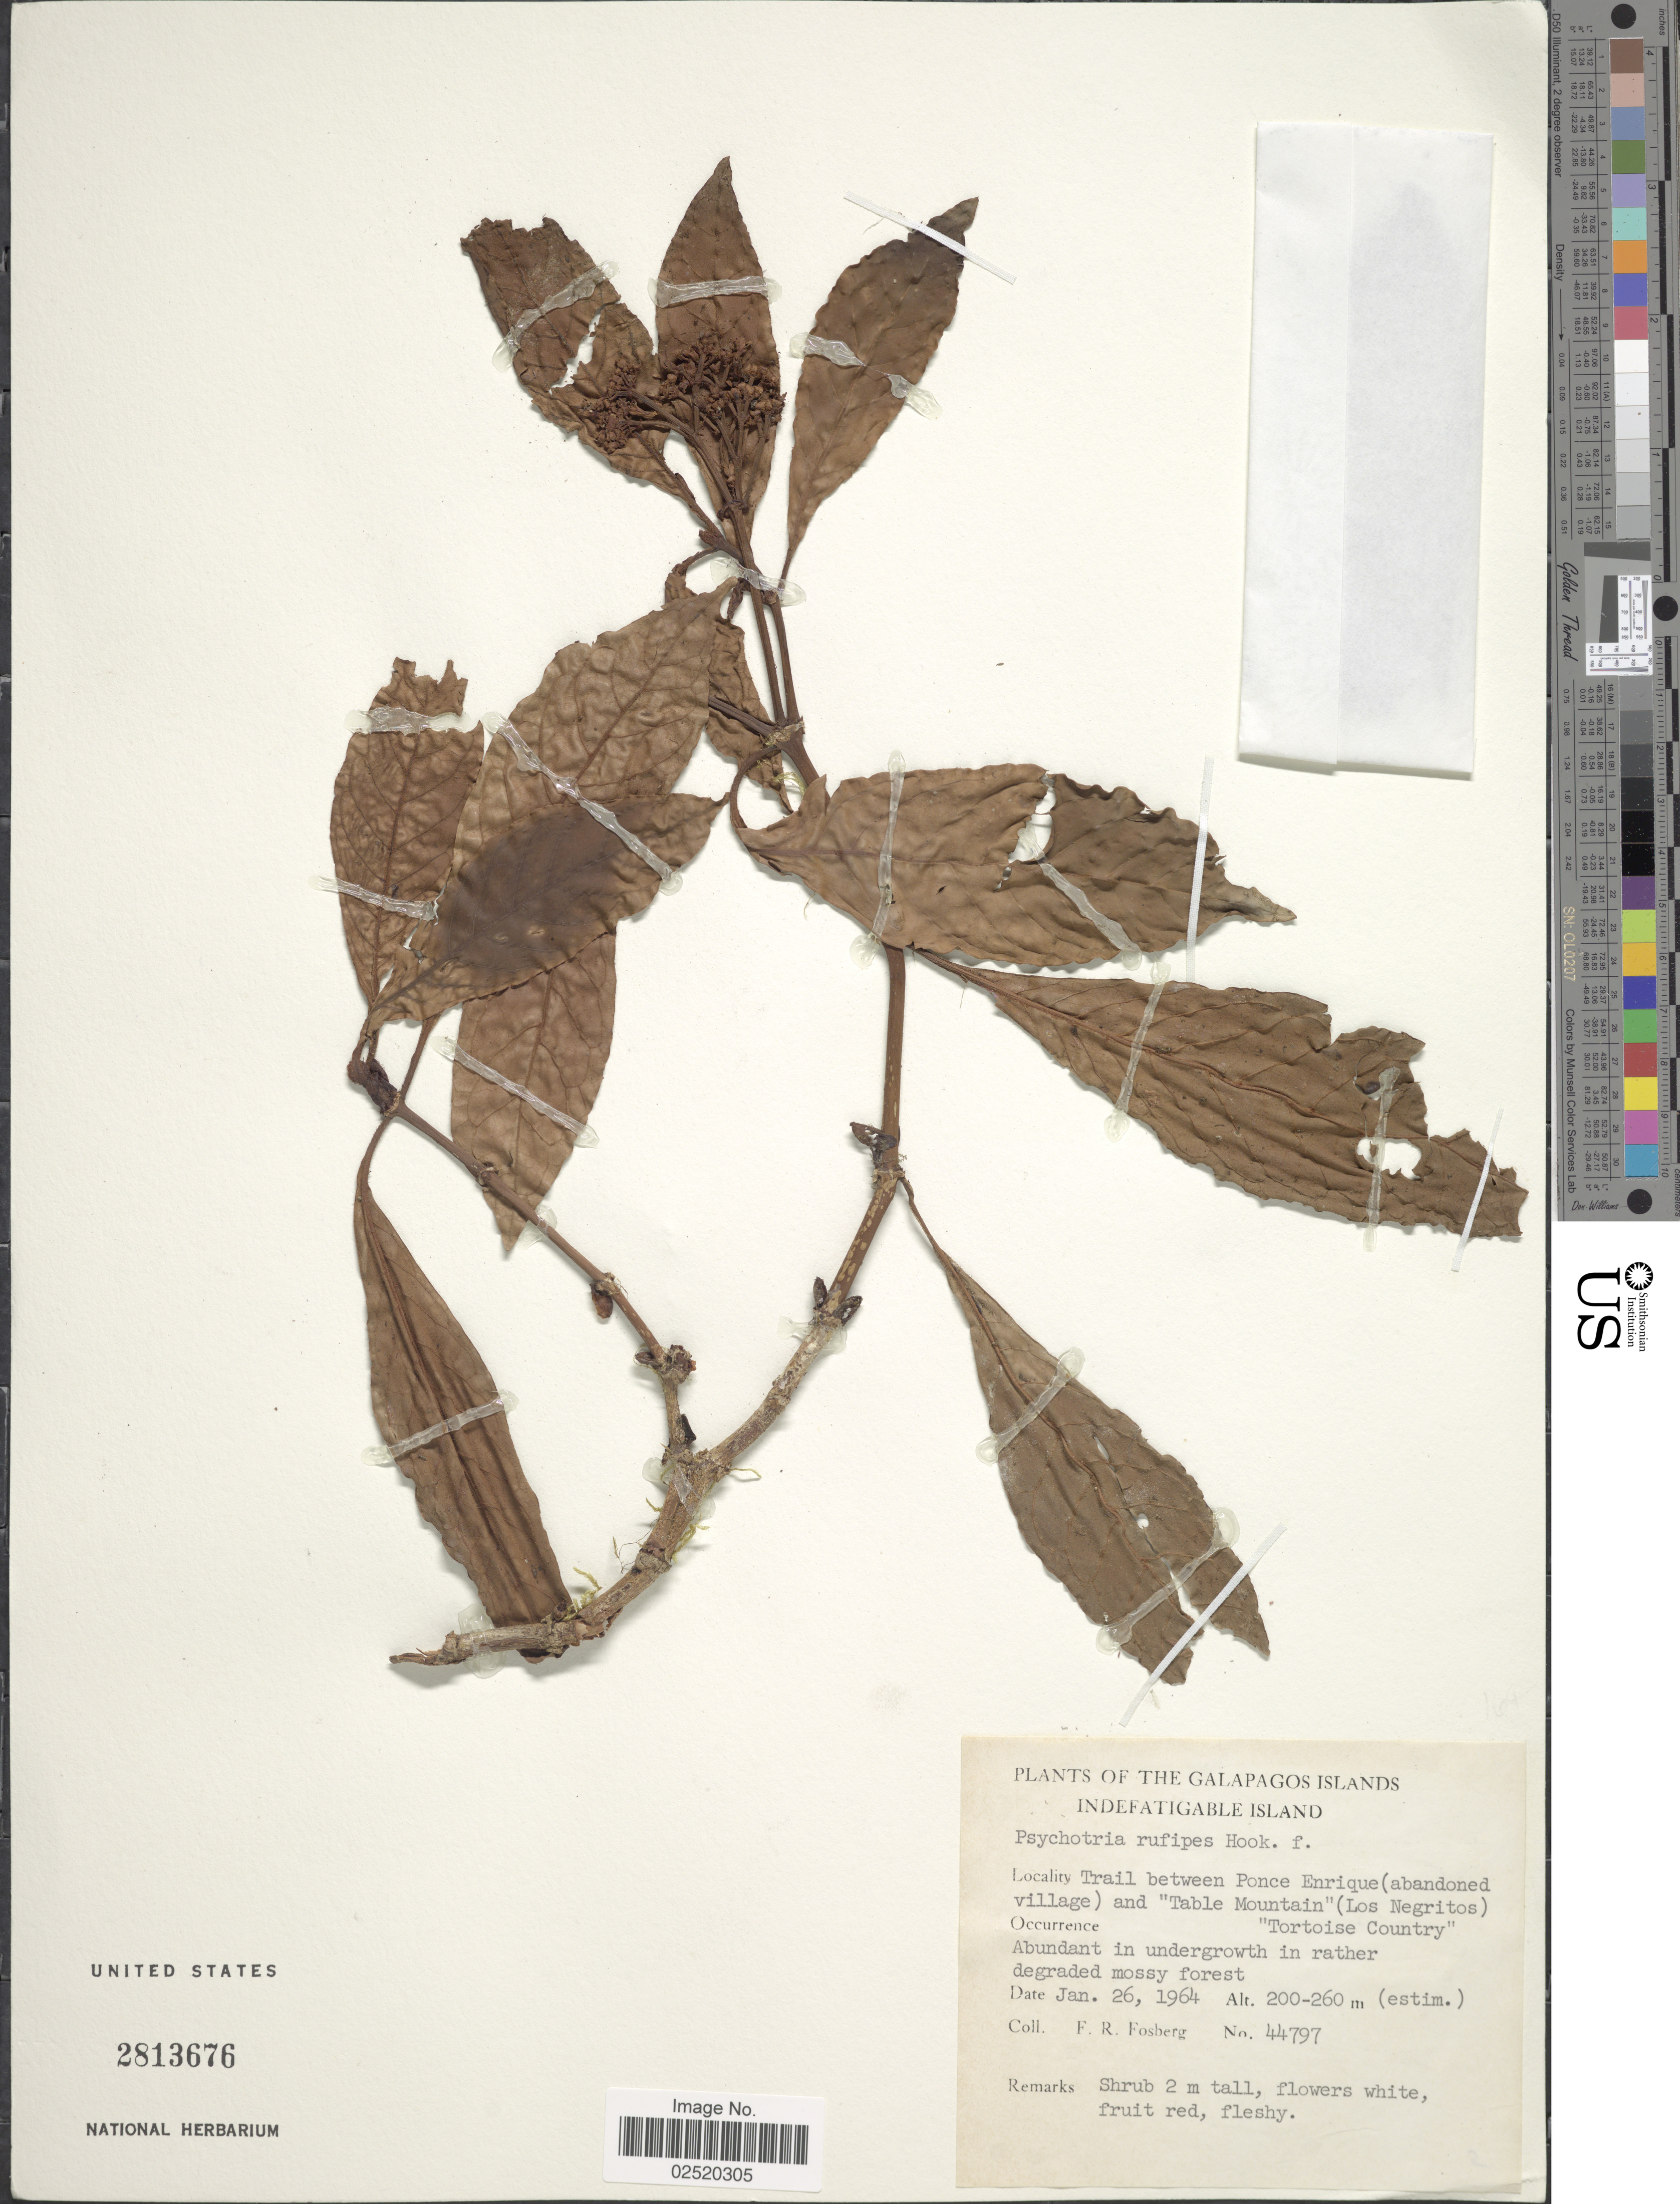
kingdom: Plantae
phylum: Tracheophyta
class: Magnoliopsida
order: Gentianales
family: Rubiaceae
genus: Psychotria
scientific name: Psychotria rufipes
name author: Hook. f.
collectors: F. R. Fosberg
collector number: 44797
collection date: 1964-01-26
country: Ecuador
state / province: Colón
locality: The Galapagos Islands, Indefatigable Island, Trail between Ponce Enrique (abandoned village) and Table Mountain (Los Negritos) Tortoise Country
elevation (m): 200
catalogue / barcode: US 2813676